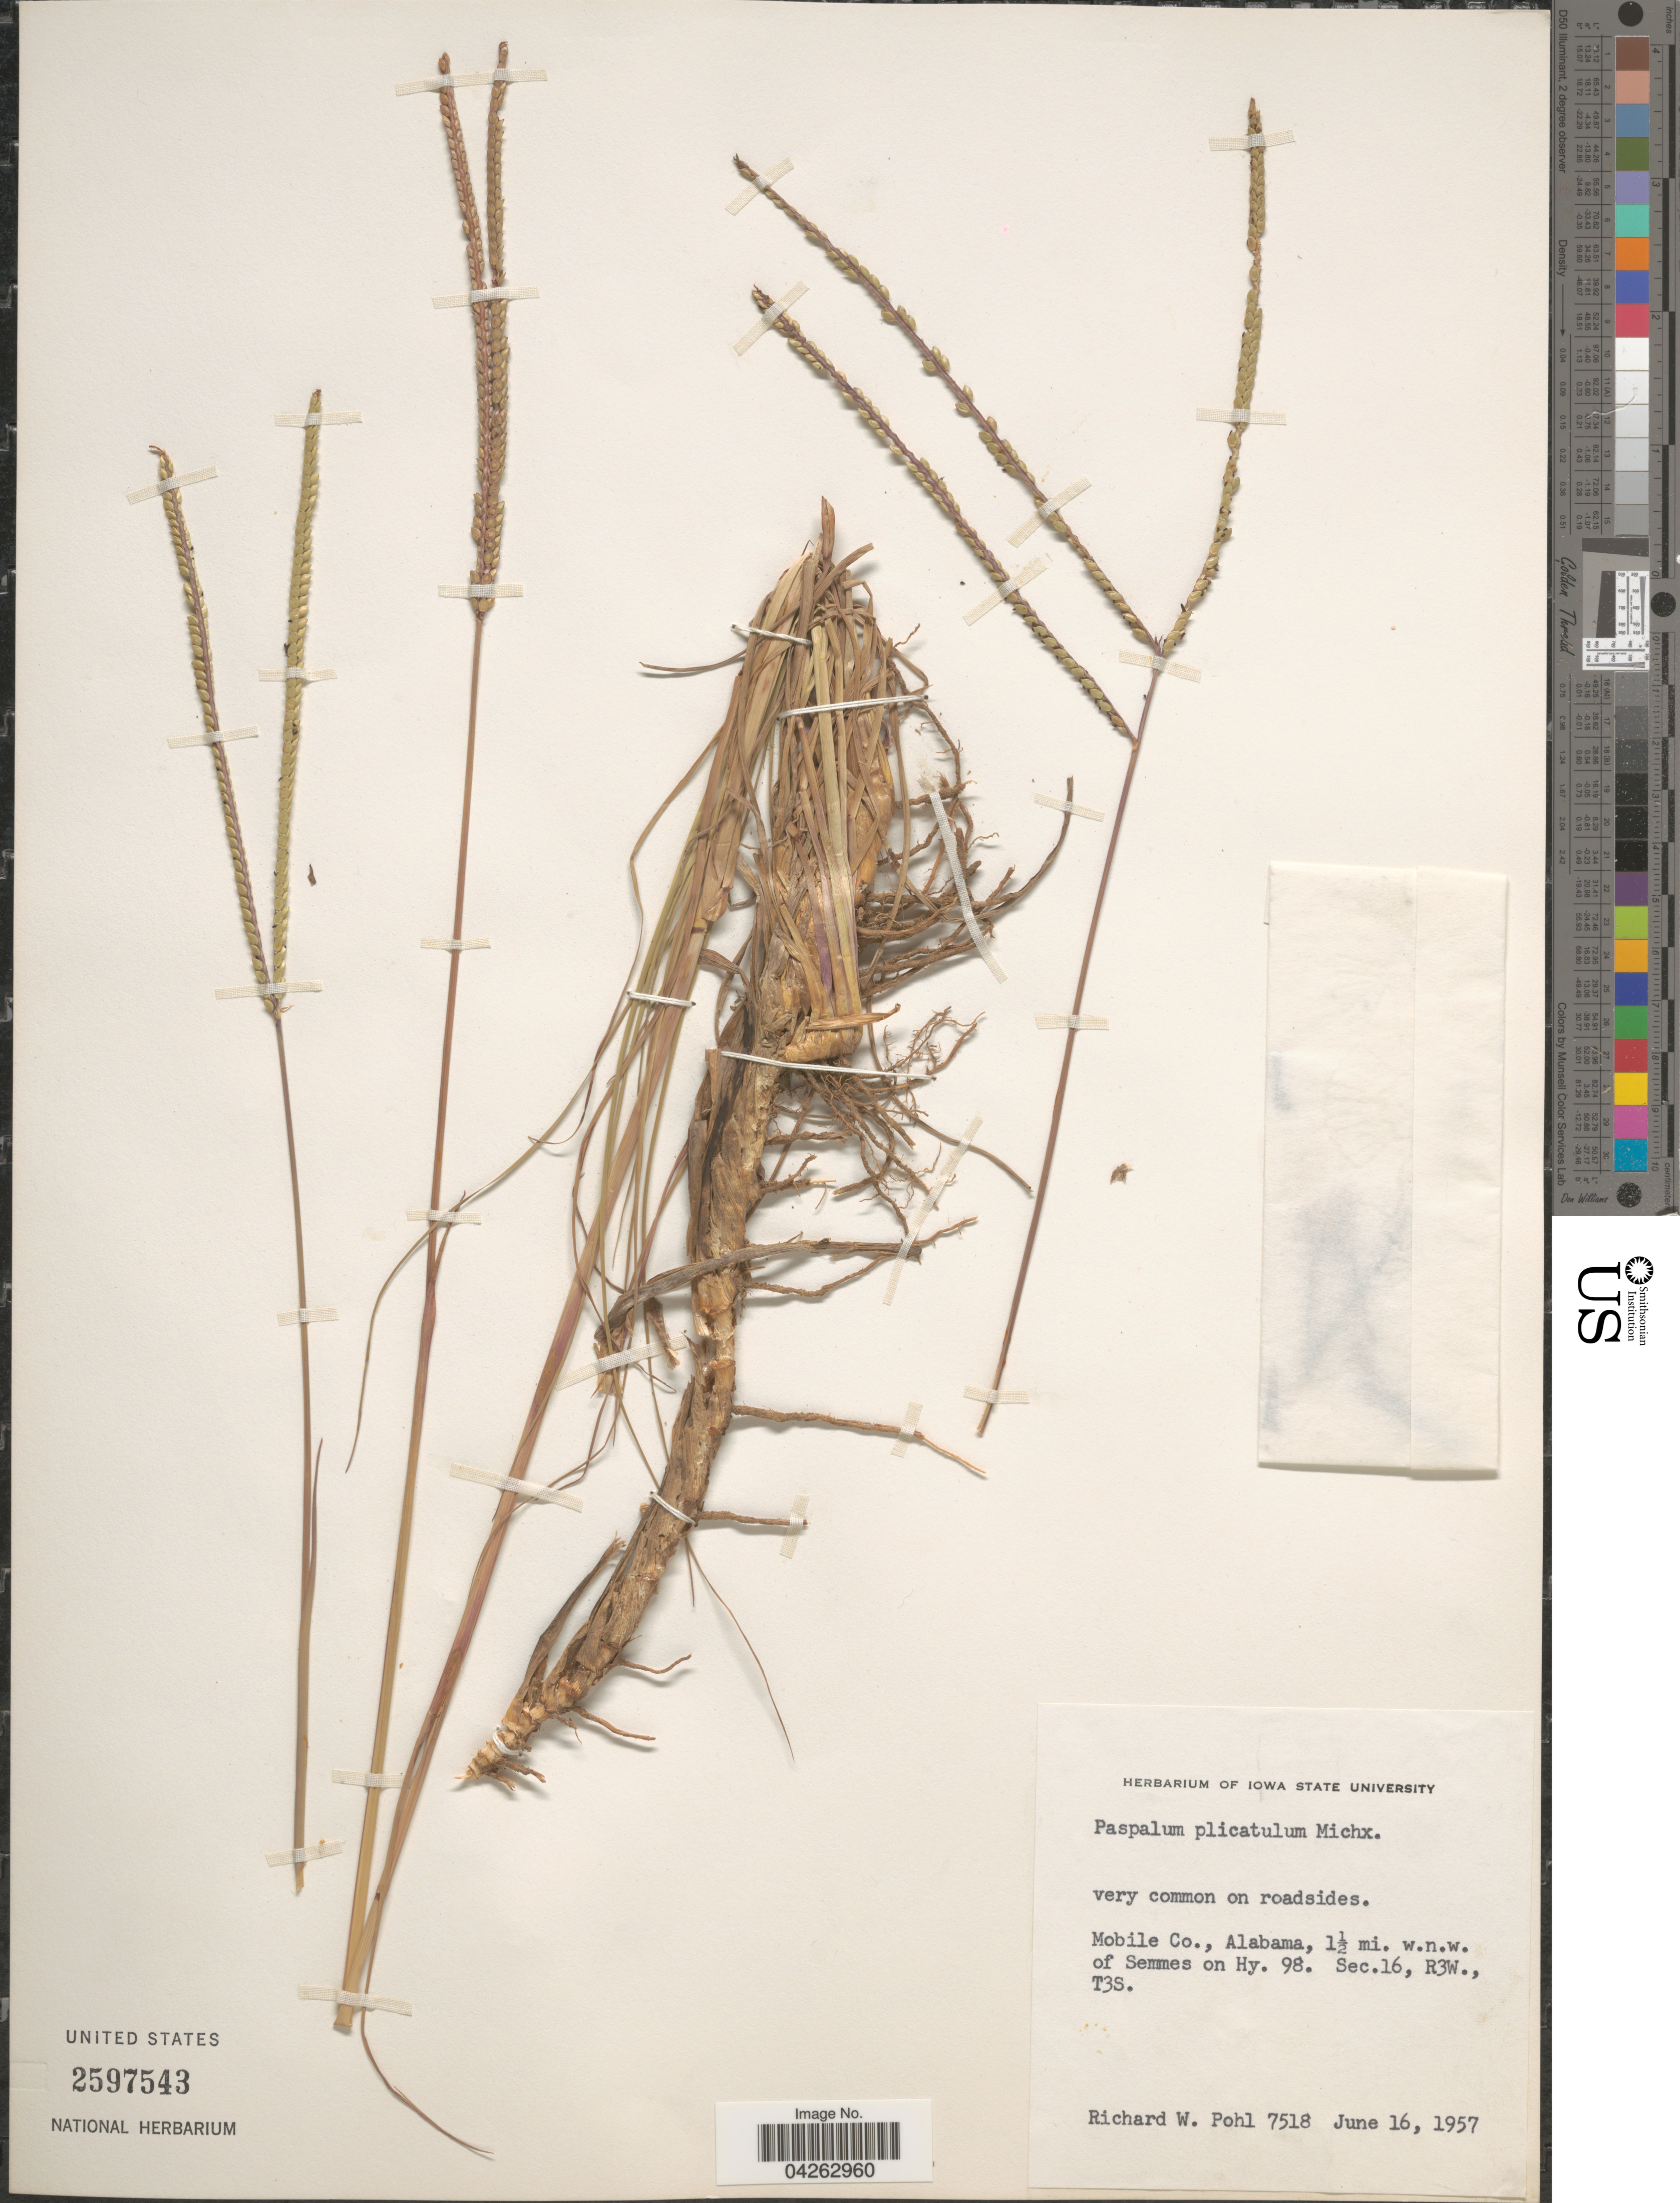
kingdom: Plantae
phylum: Tracheophyta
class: Liliopsida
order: Poales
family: Poaceae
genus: Paspalum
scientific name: Paspalum plicatulum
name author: Michx.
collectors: R. W. Pohl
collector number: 7518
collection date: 1957-06-16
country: United States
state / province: Alabama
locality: Mobile Co., 1½ mi. w.n.w. of Semmes on Hy. 98. Sec.16, R3W., T3S.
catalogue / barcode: US 2597543